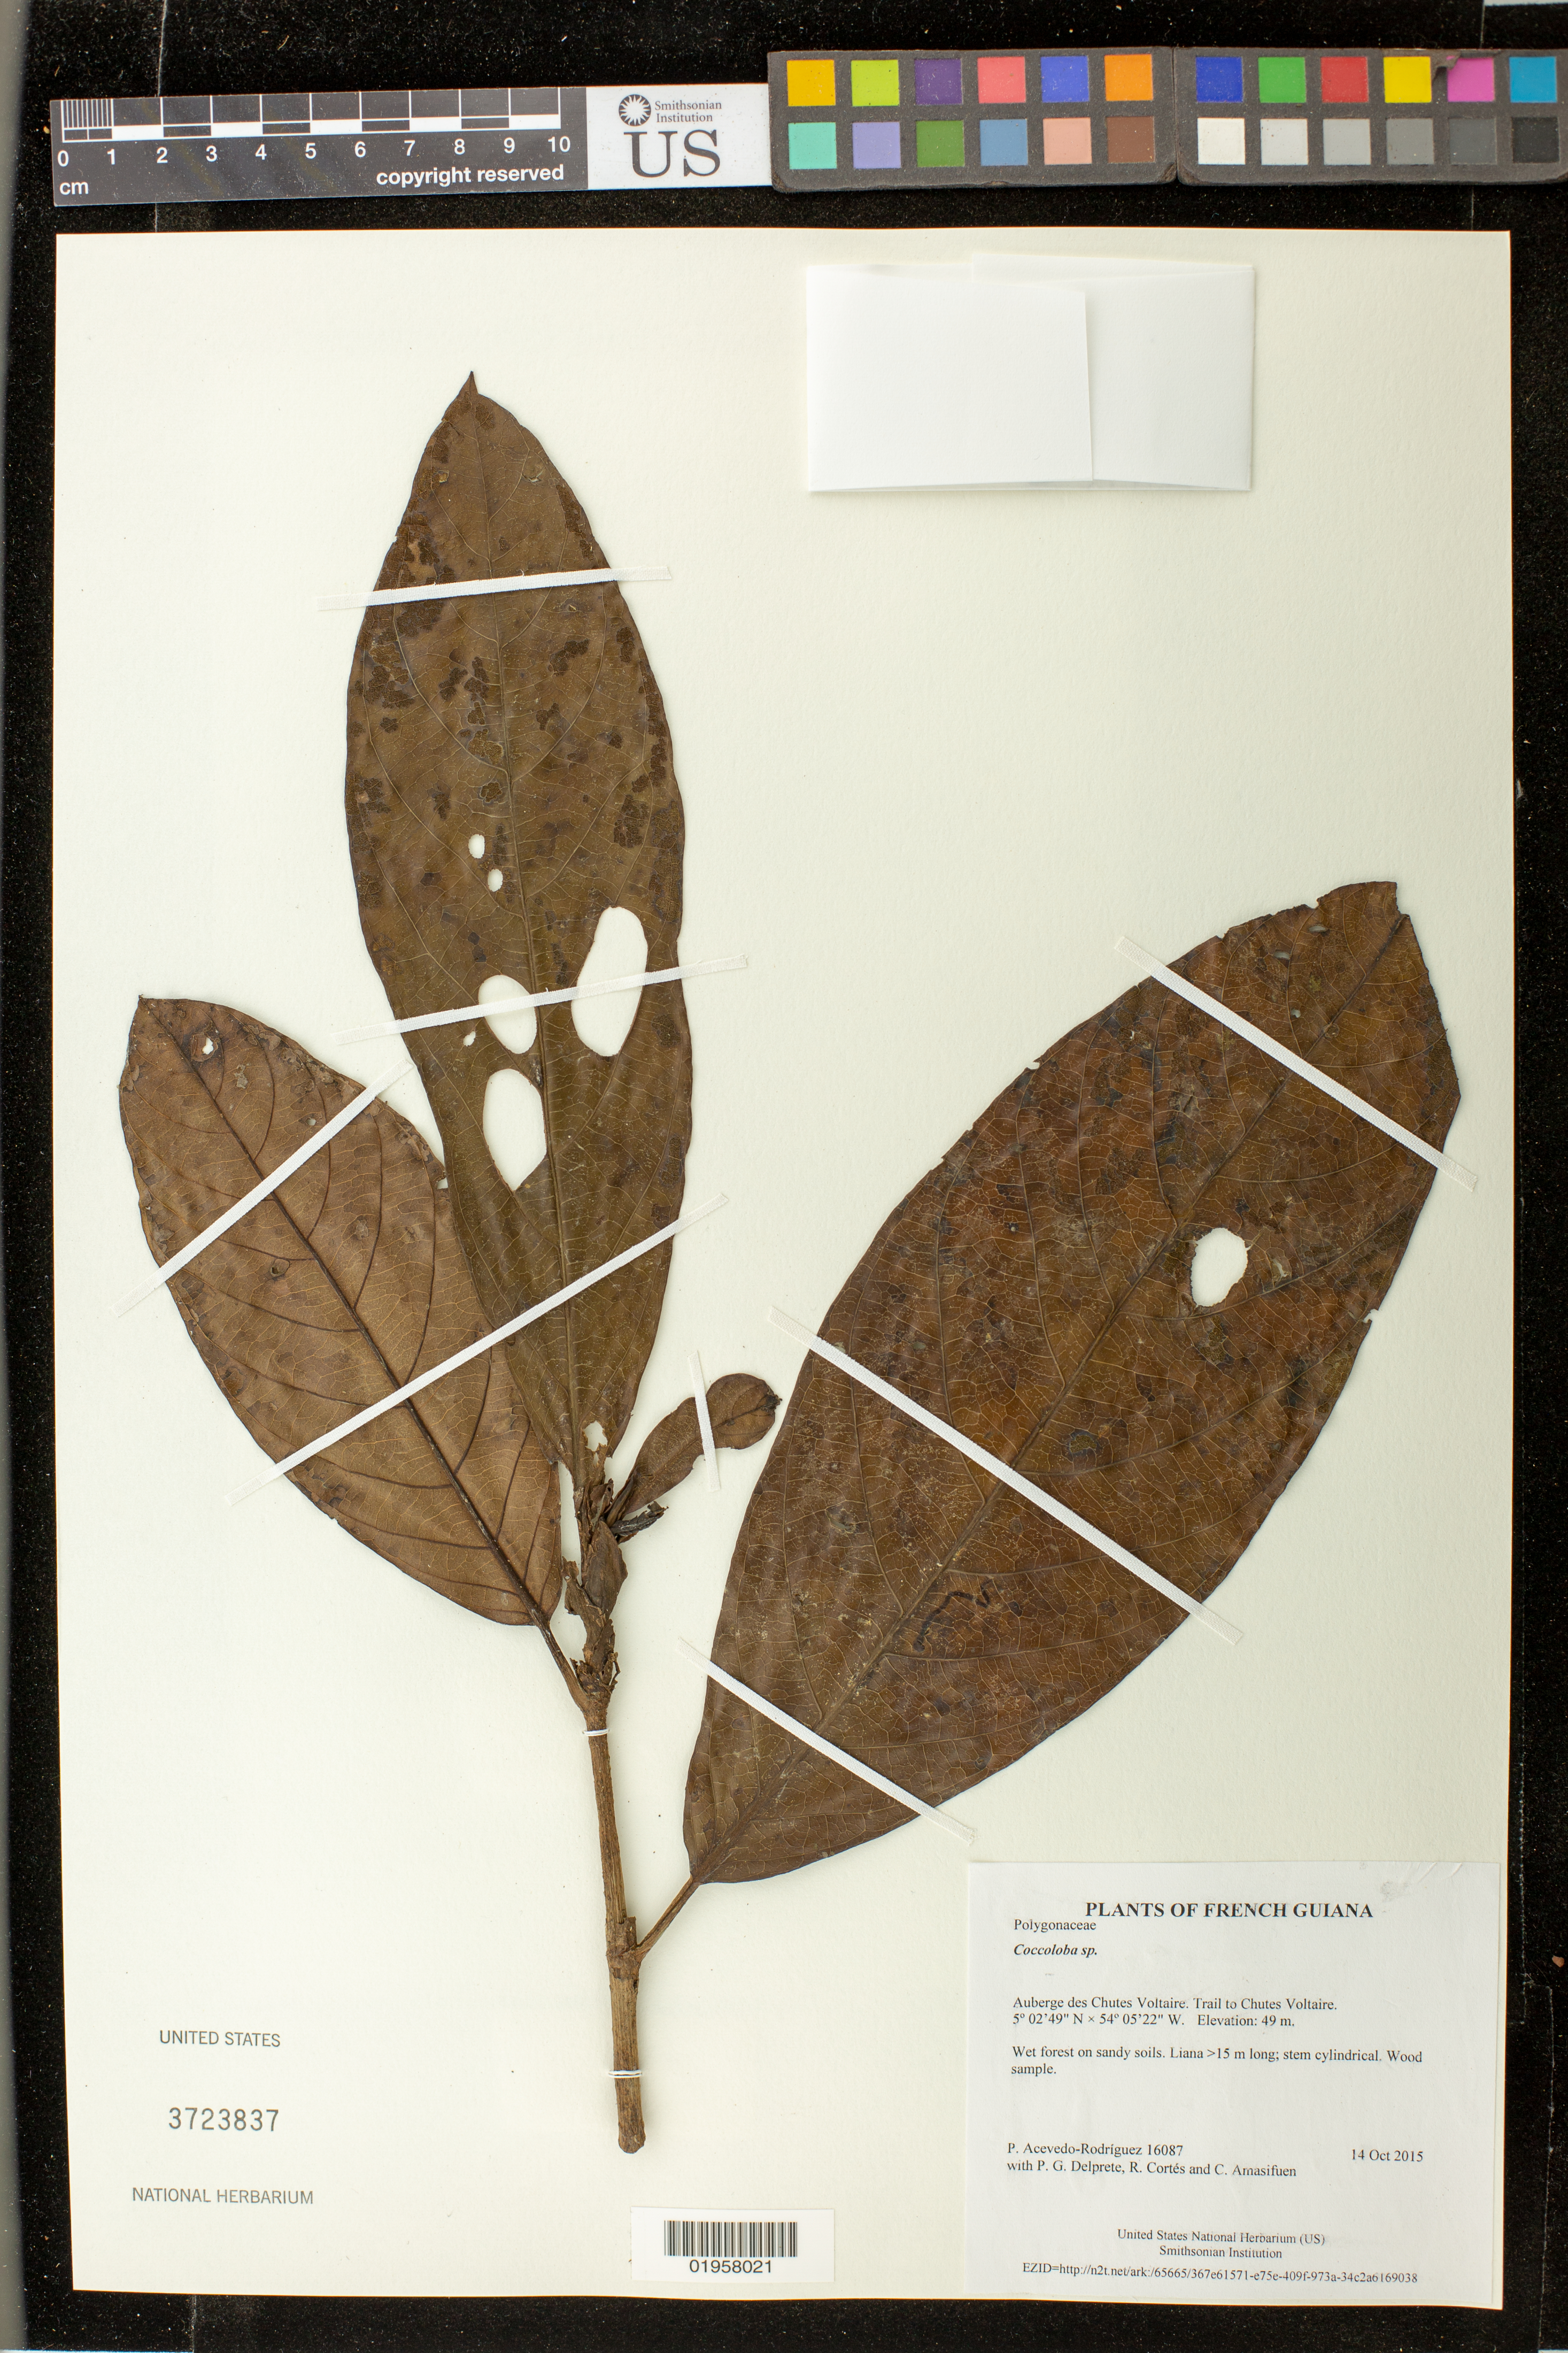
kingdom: Plantae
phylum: Tracheophyta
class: Magnoliopsida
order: Caryophyllales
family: Polygonaceae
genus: Coccoloba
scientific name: Coccoloba sp.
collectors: P. Acevedo-Rodr., P. G. Delprete, R. Cortés & C. Amasifuen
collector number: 16087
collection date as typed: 14 October 2015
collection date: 2015-10-14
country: French Guiana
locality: Auberge des Chutes Voltaire. Trail to Chutes Voltaire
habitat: Wet forest on sandy soils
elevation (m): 49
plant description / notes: US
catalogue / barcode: US 3723837